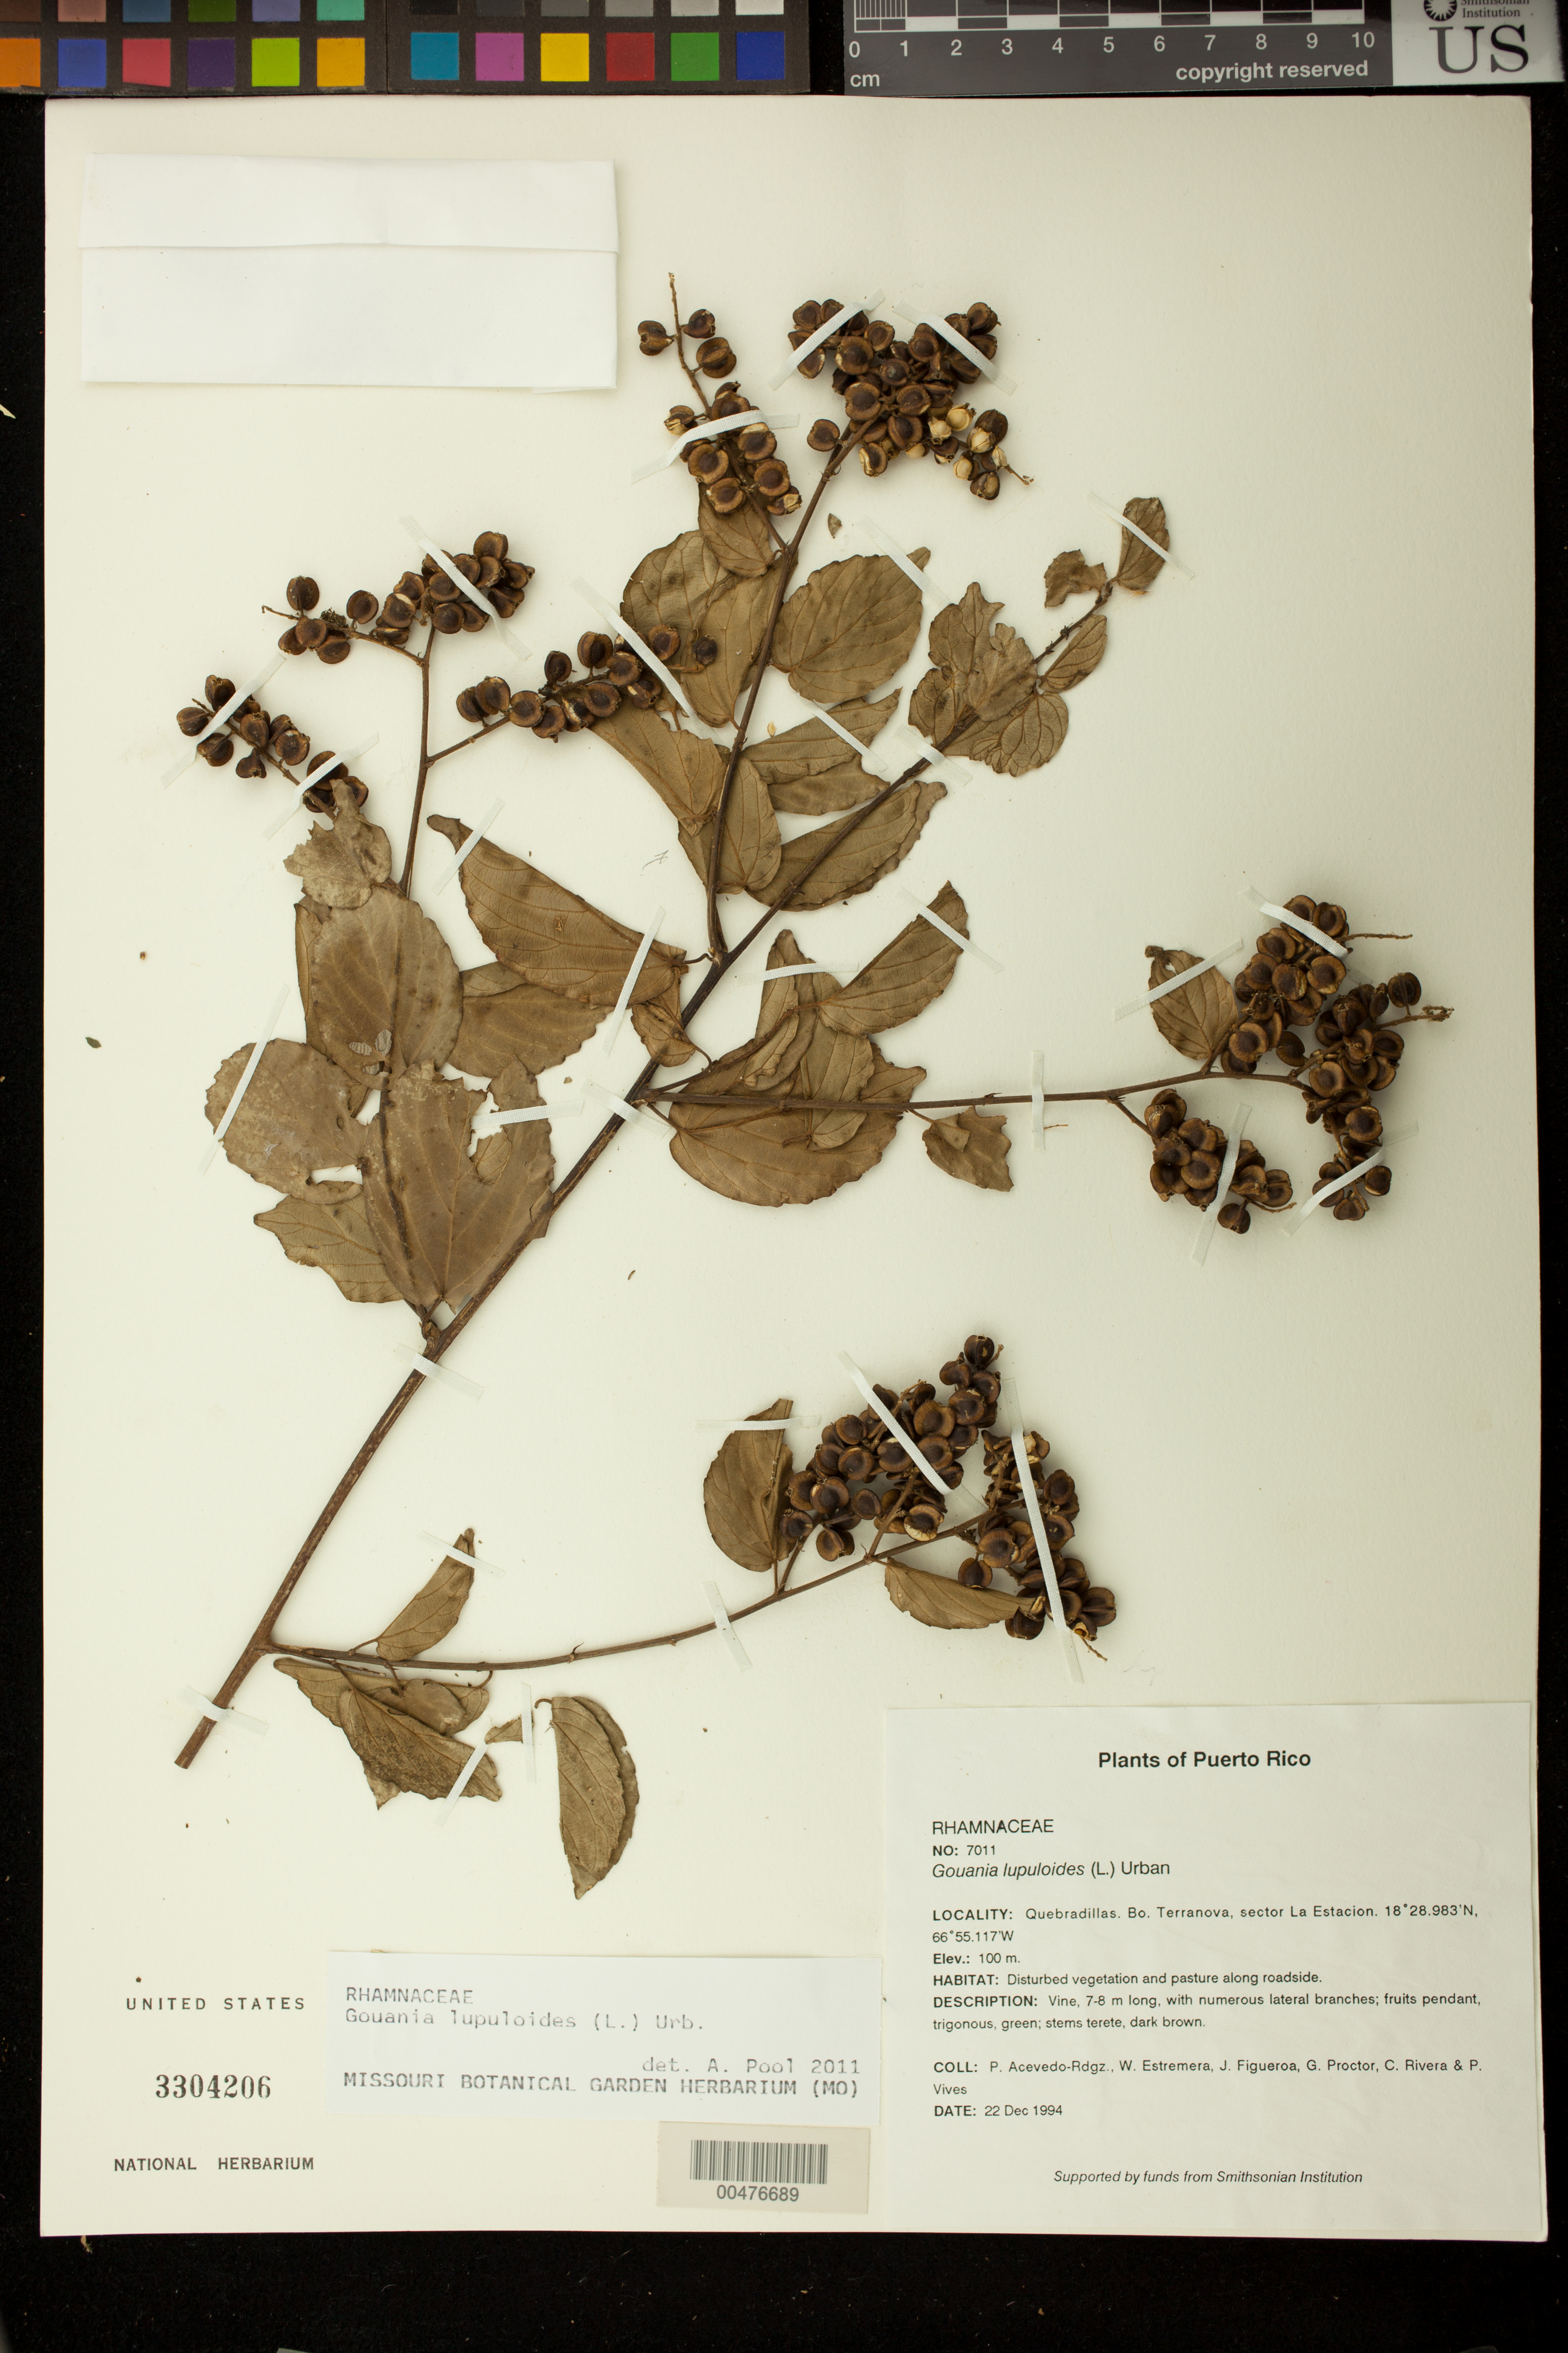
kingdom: Plantae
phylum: Tracheophyta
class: Magnoliopsida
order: Rosales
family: Rhamnaceae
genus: Gouania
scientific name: Gouania lupuloides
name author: (L.) Urb.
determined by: Pool, A., (MO), Missouri Botanical Garden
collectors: P. Acevedo-Rodr., W. Estremera, J. Figueroa, G. R. Proctor, C. Rivera & P. Vives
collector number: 7011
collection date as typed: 22 Dec 1994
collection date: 1994-12-22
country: Puerto Rico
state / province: Quebradillas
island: Puerto Rico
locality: Quebradillas. Bo. Terranova, sector La Estación.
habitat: Disturbed vegetation and pasture along roadside.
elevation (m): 100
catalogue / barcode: US 3304206